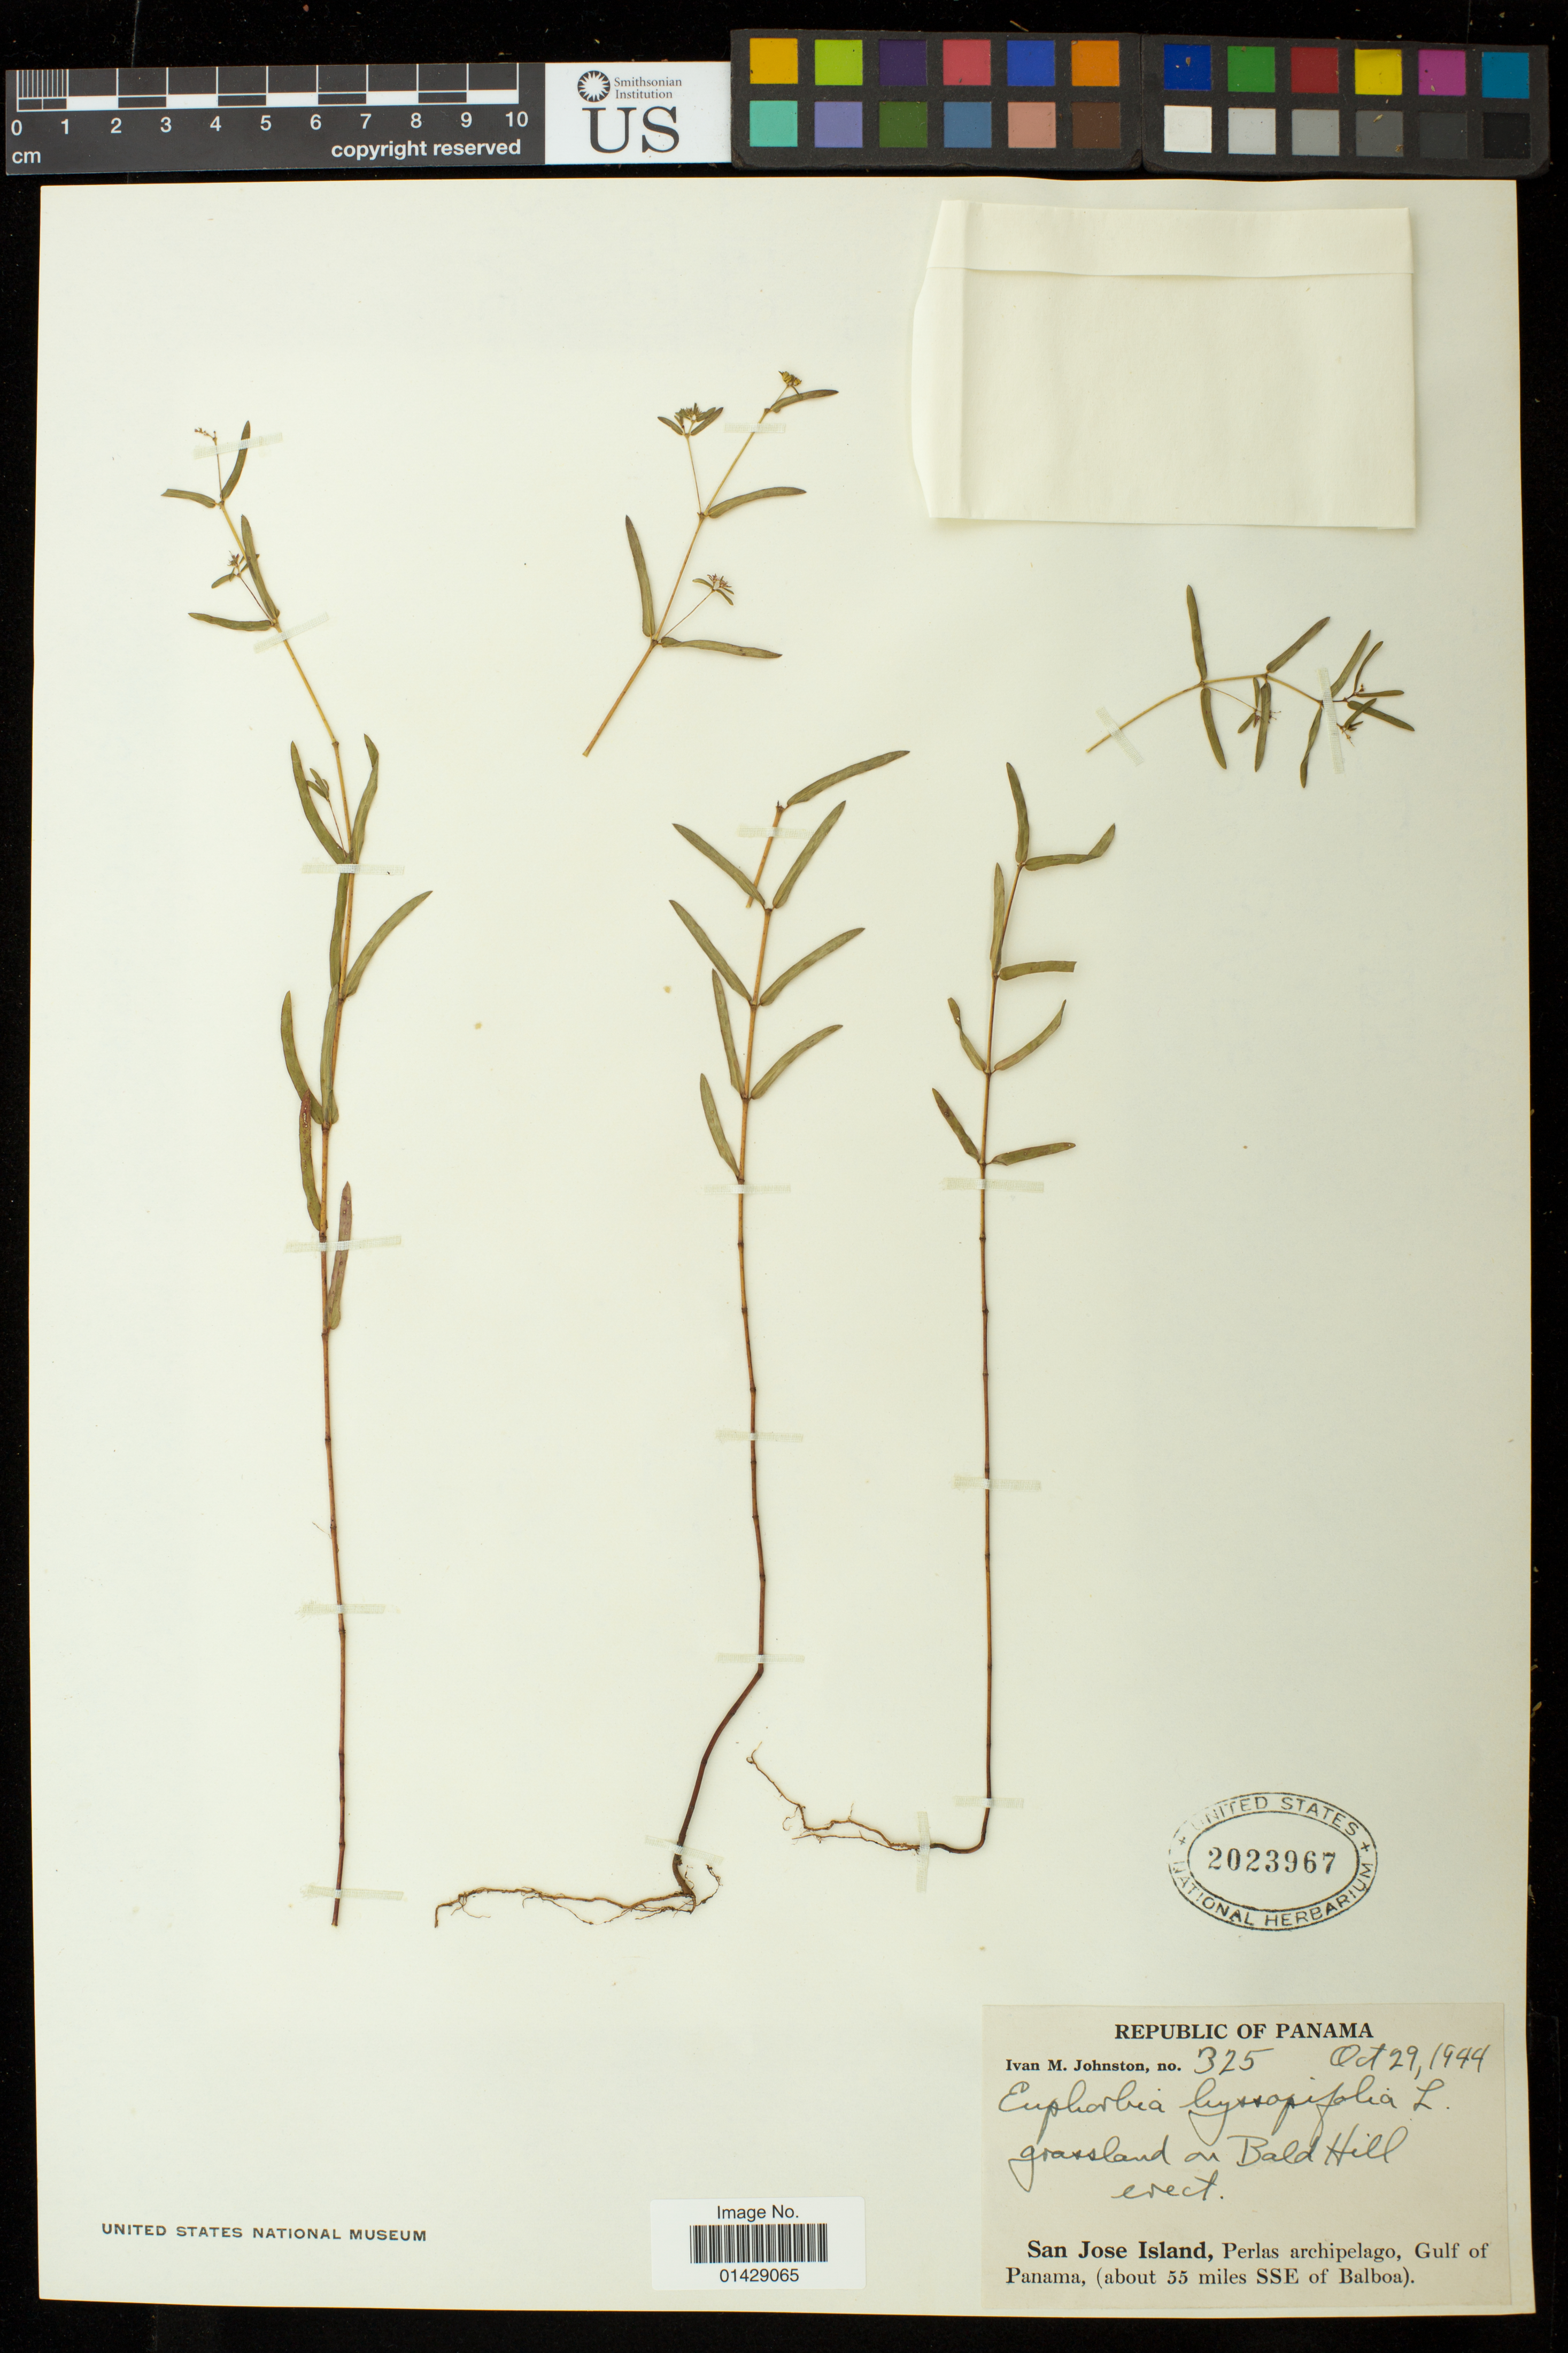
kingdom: Plantae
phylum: Tracheophyta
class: Magnoliopsida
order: Malpighiales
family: Euphorbiaceae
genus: Euphorbia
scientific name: Euphorbia hyssopifolia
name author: L.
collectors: I.M. Johnston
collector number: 325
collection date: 1944-10-29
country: Panama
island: San Jose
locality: Grassland on Bald Hill.; San Jose Island, Perlas archipelago, Gulf of Panama, (about 55 miles SSE of Balboa).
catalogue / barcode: US 2023967